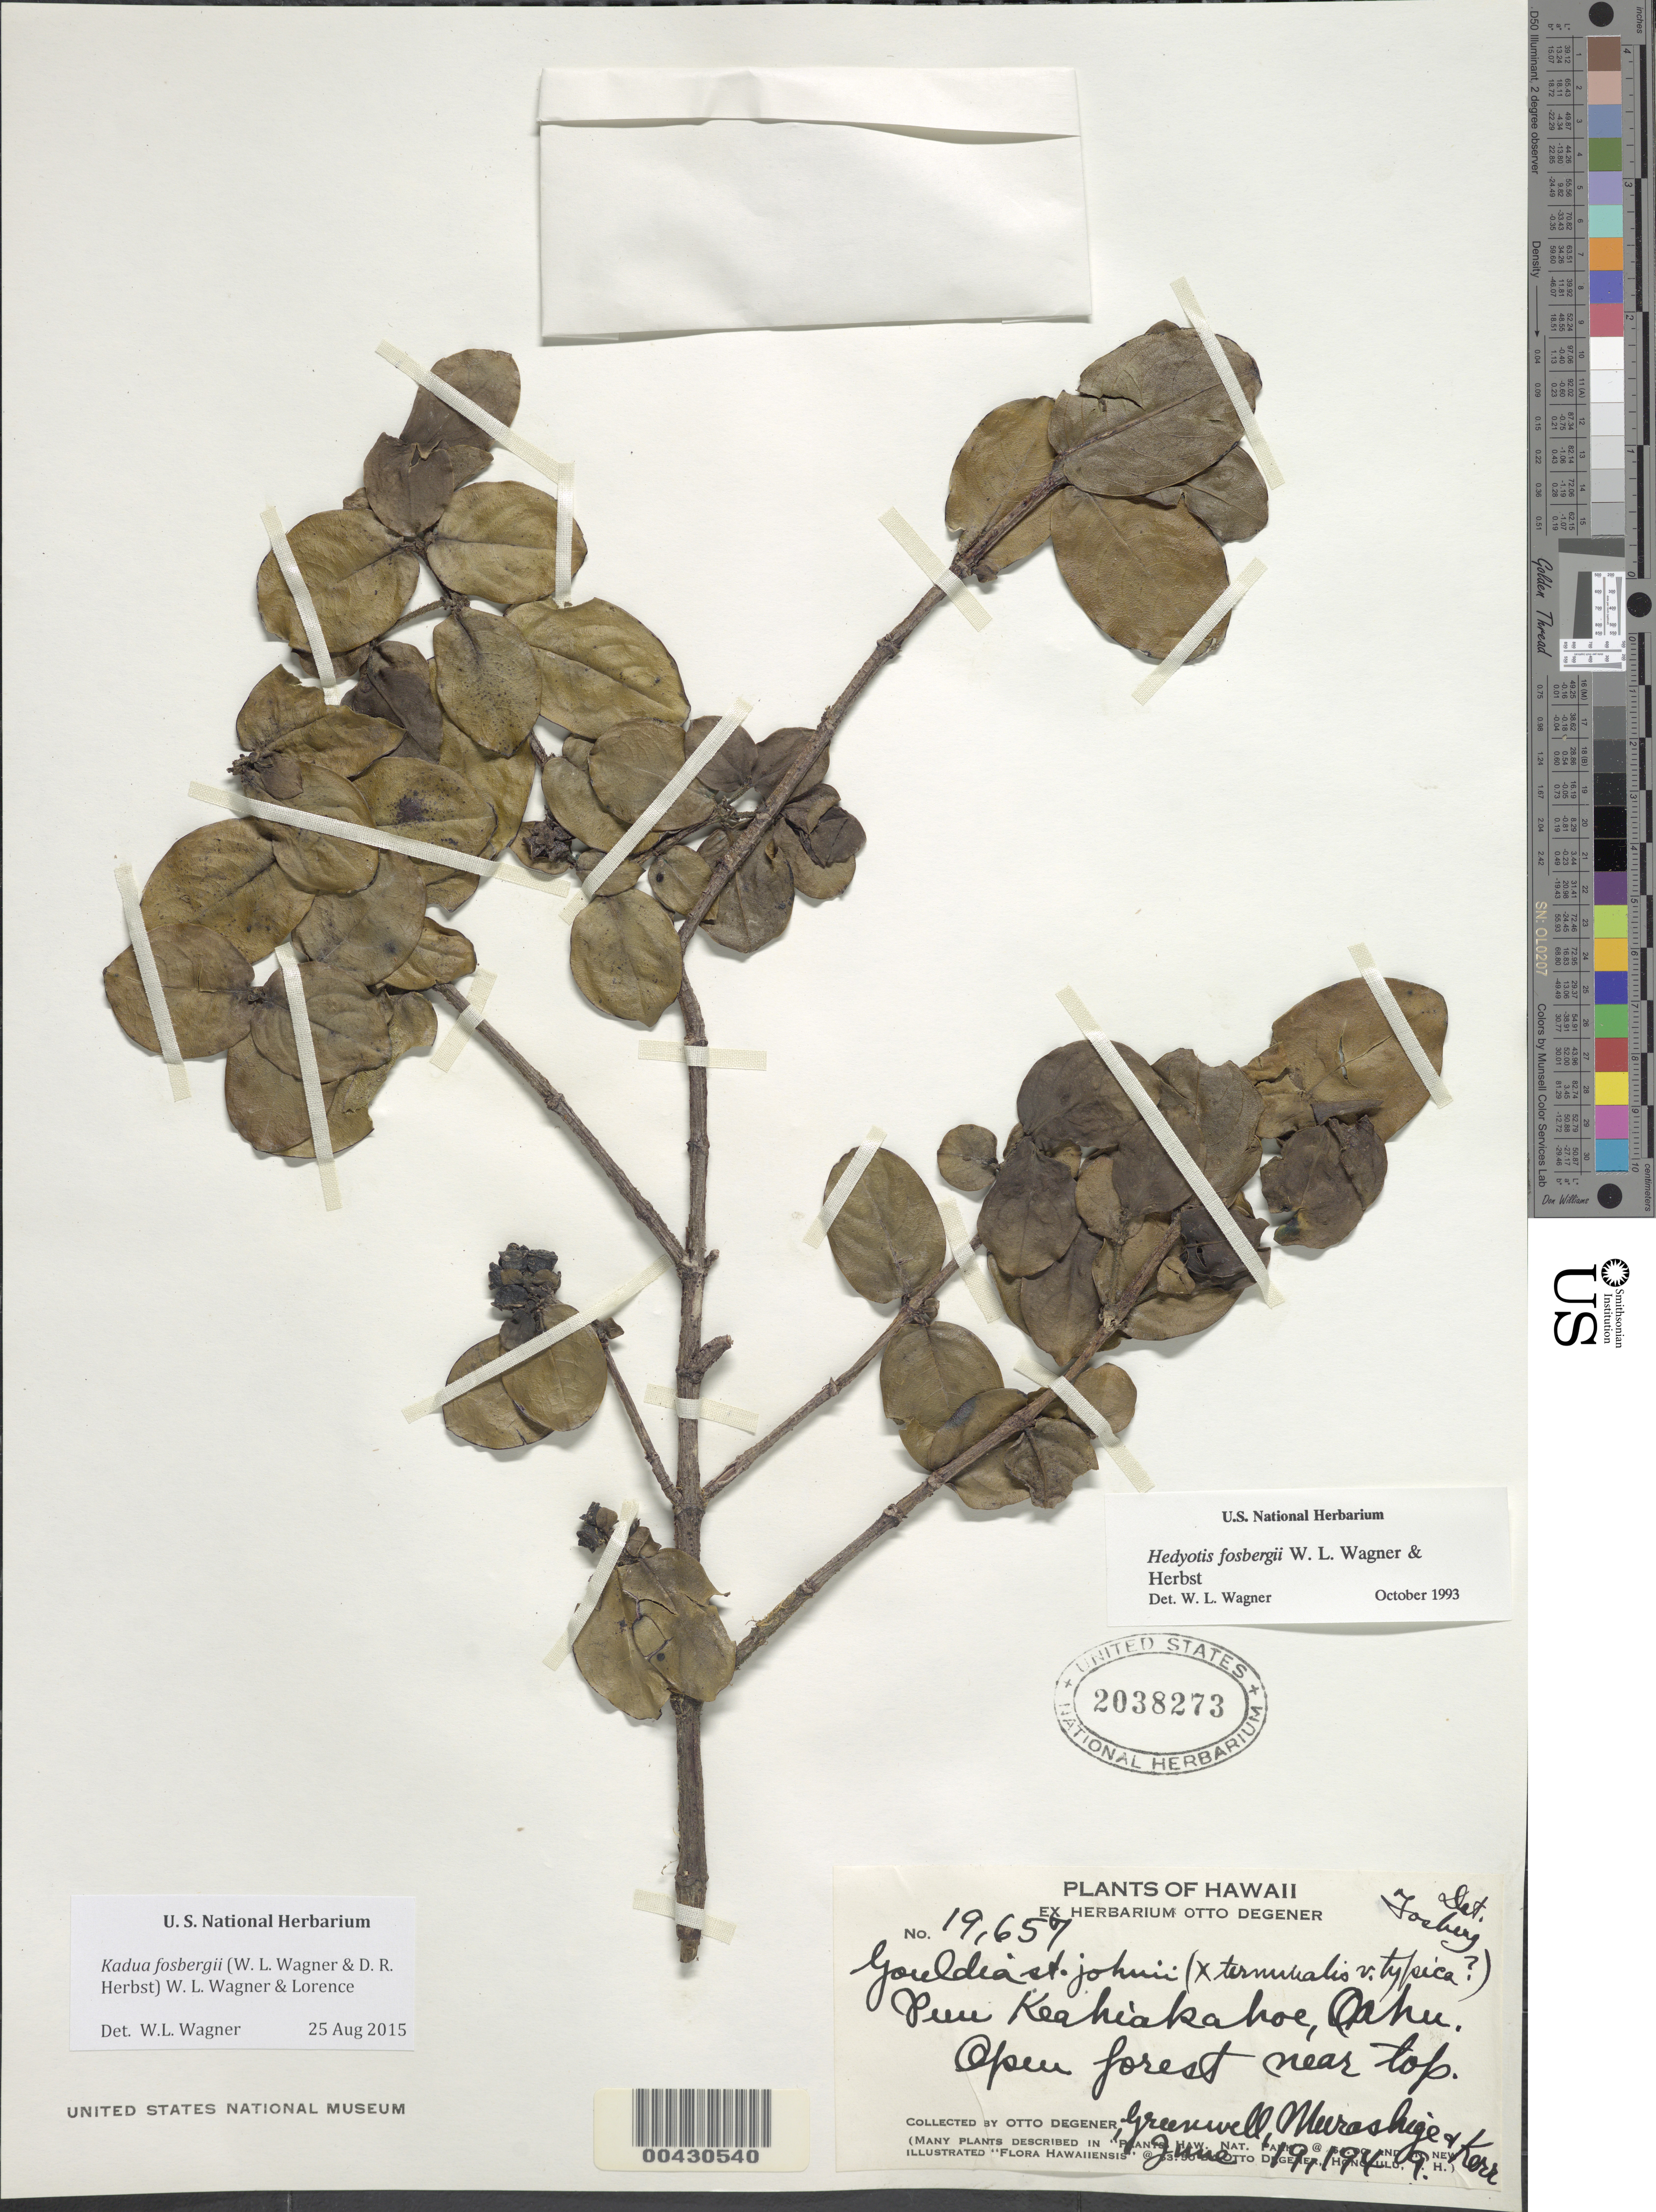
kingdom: Plantae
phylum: Tracheophyta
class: Magnoliopsida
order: Gentianales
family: Rubiaceae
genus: Kadua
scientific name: Kadua fosbergii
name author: (W.L. Wagner & D.R. Herbst) W.L. Wagner & Lorence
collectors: O. Degener & A. B. Greenwell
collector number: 19657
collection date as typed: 19 Jun 1949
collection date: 1949-06-19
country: United States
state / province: Hawaii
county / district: Honolulu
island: Oahu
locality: Puu Keahiakahoe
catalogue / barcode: US 2038273